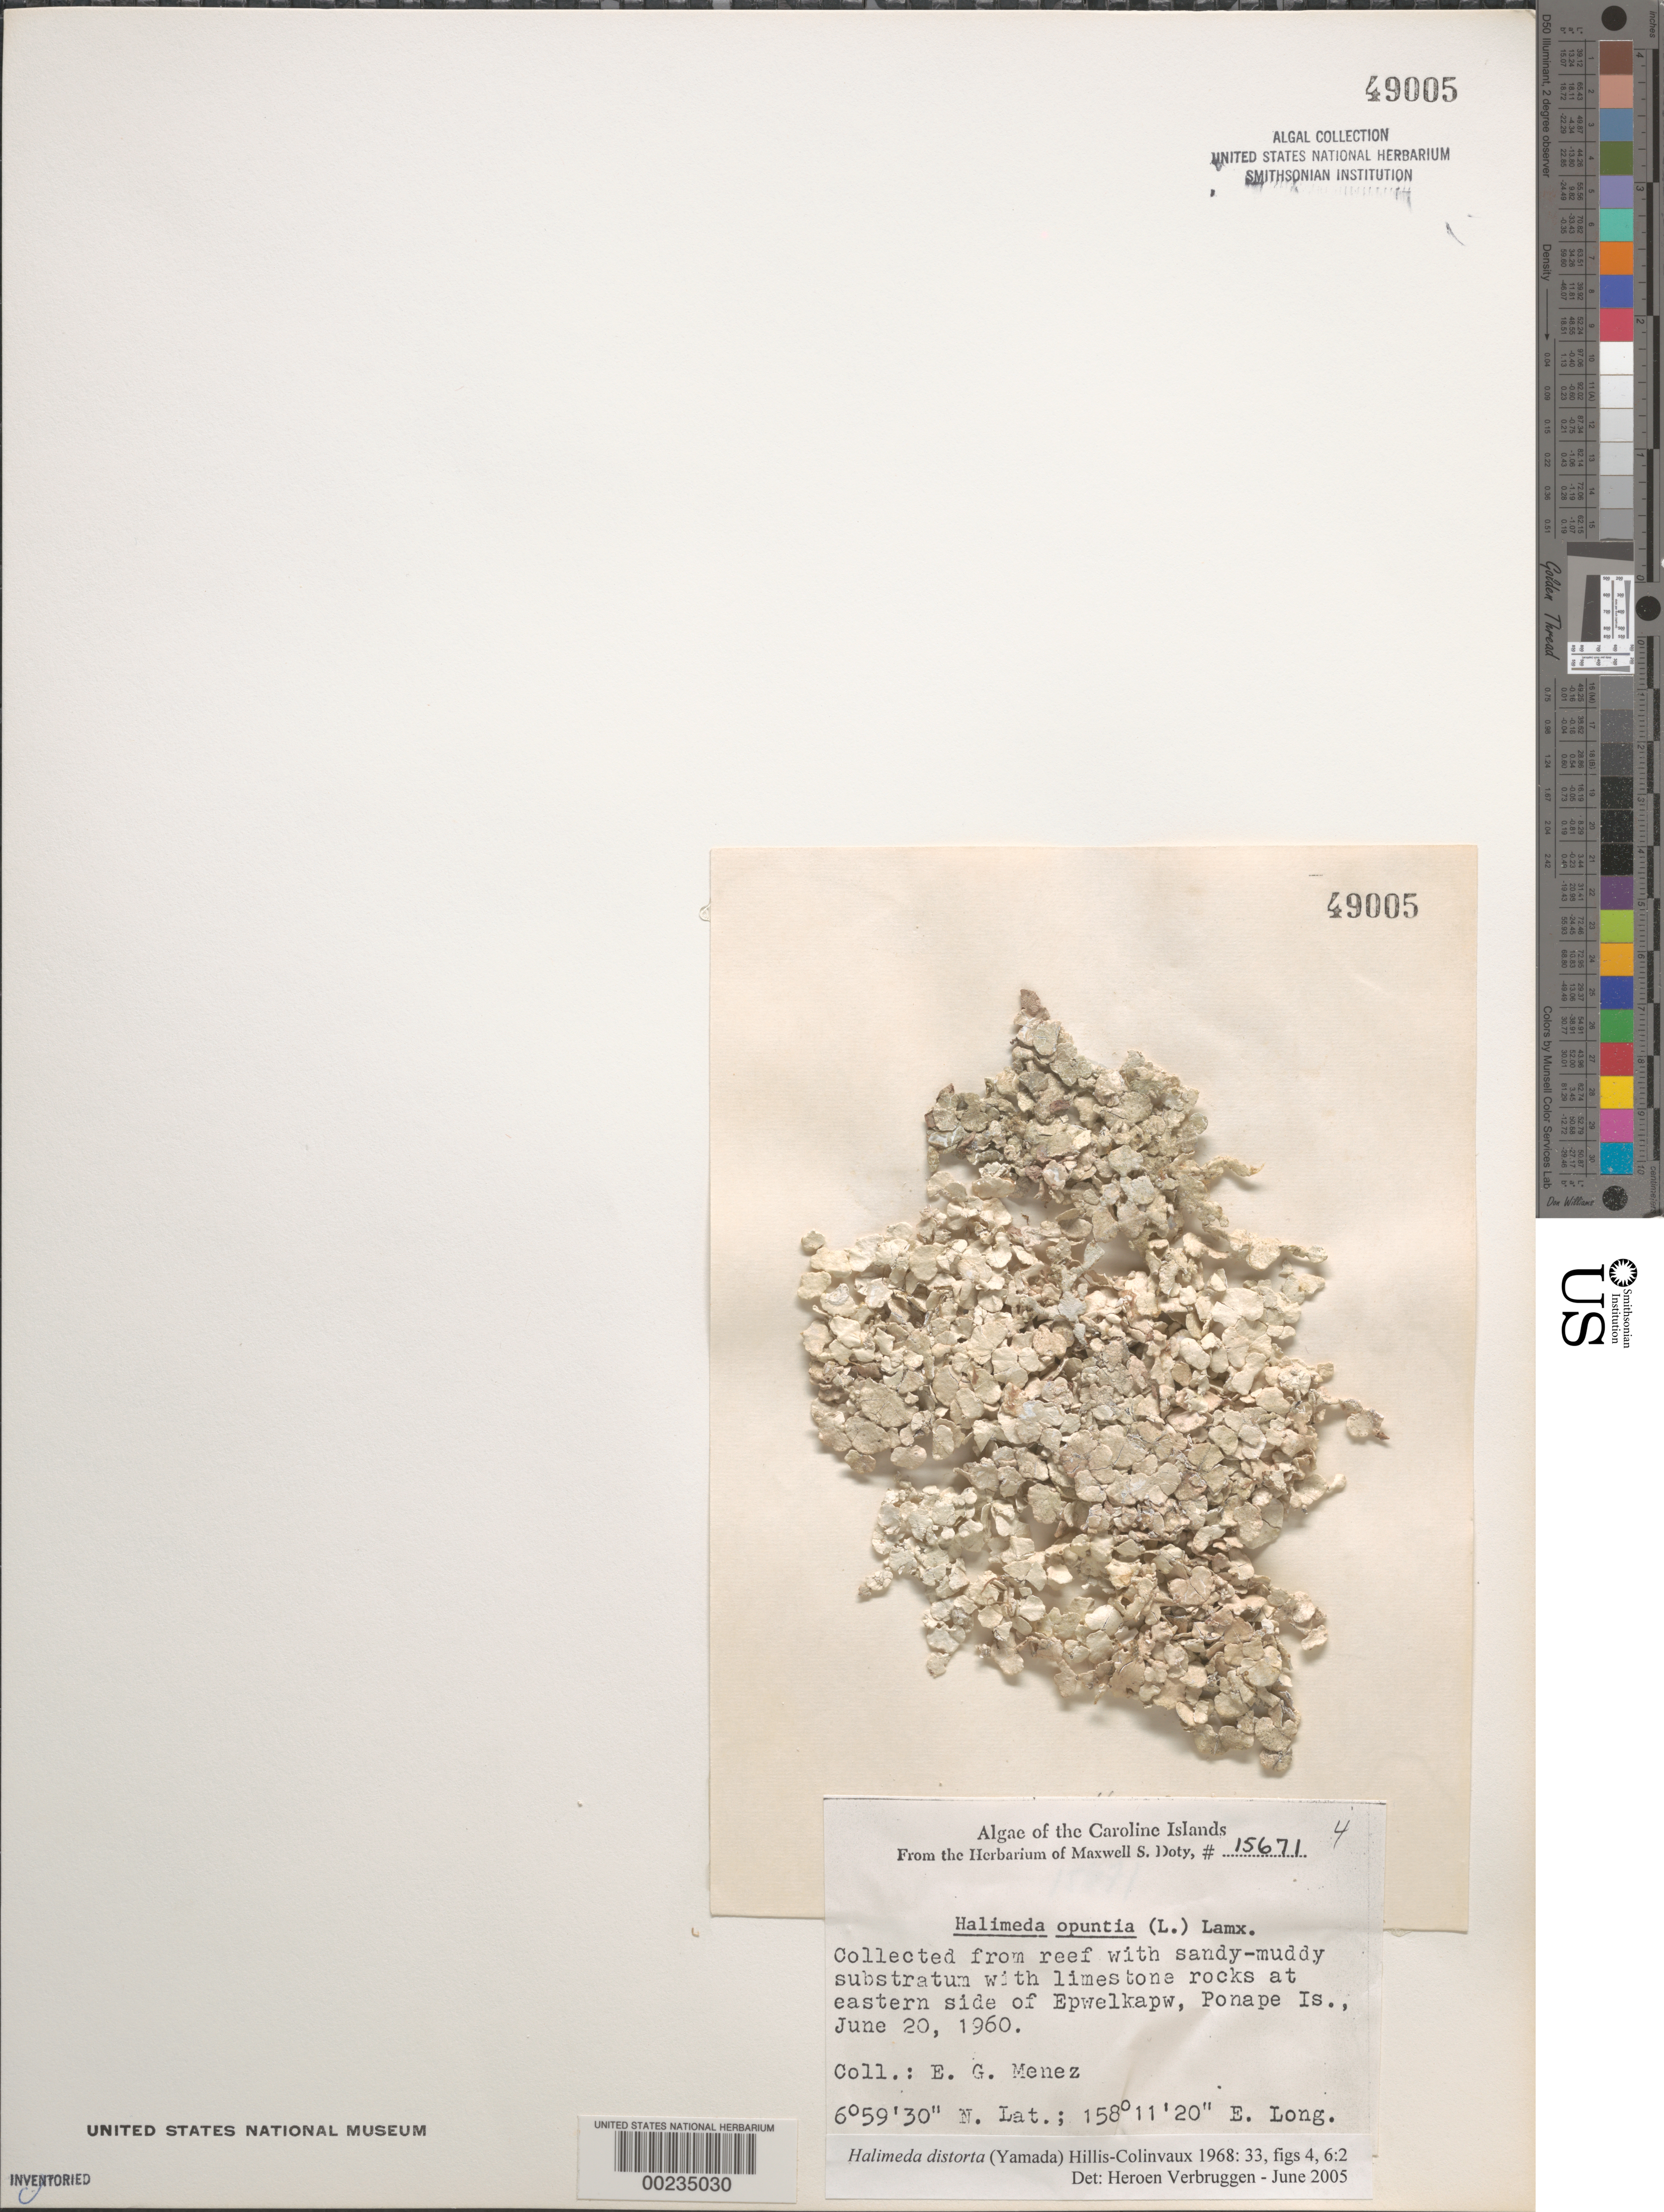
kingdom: Plantae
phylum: Chlorophyta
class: Ulvophyceae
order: Bryopsidales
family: Halimedaceae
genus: Halimeda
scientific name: Halimeda distorta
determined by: Verbruggen, H.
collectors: Meñez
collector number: MSD 15671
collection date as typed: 20 Jun 1960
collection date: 1960-06-20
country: Micronesia, Federated States of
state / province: Pohnpei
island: Pohnpei [Ponape] Islands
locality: Epwelkapw Islet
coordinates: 6 59' 30" N, 158 11' 20" E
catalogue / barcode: US 49005